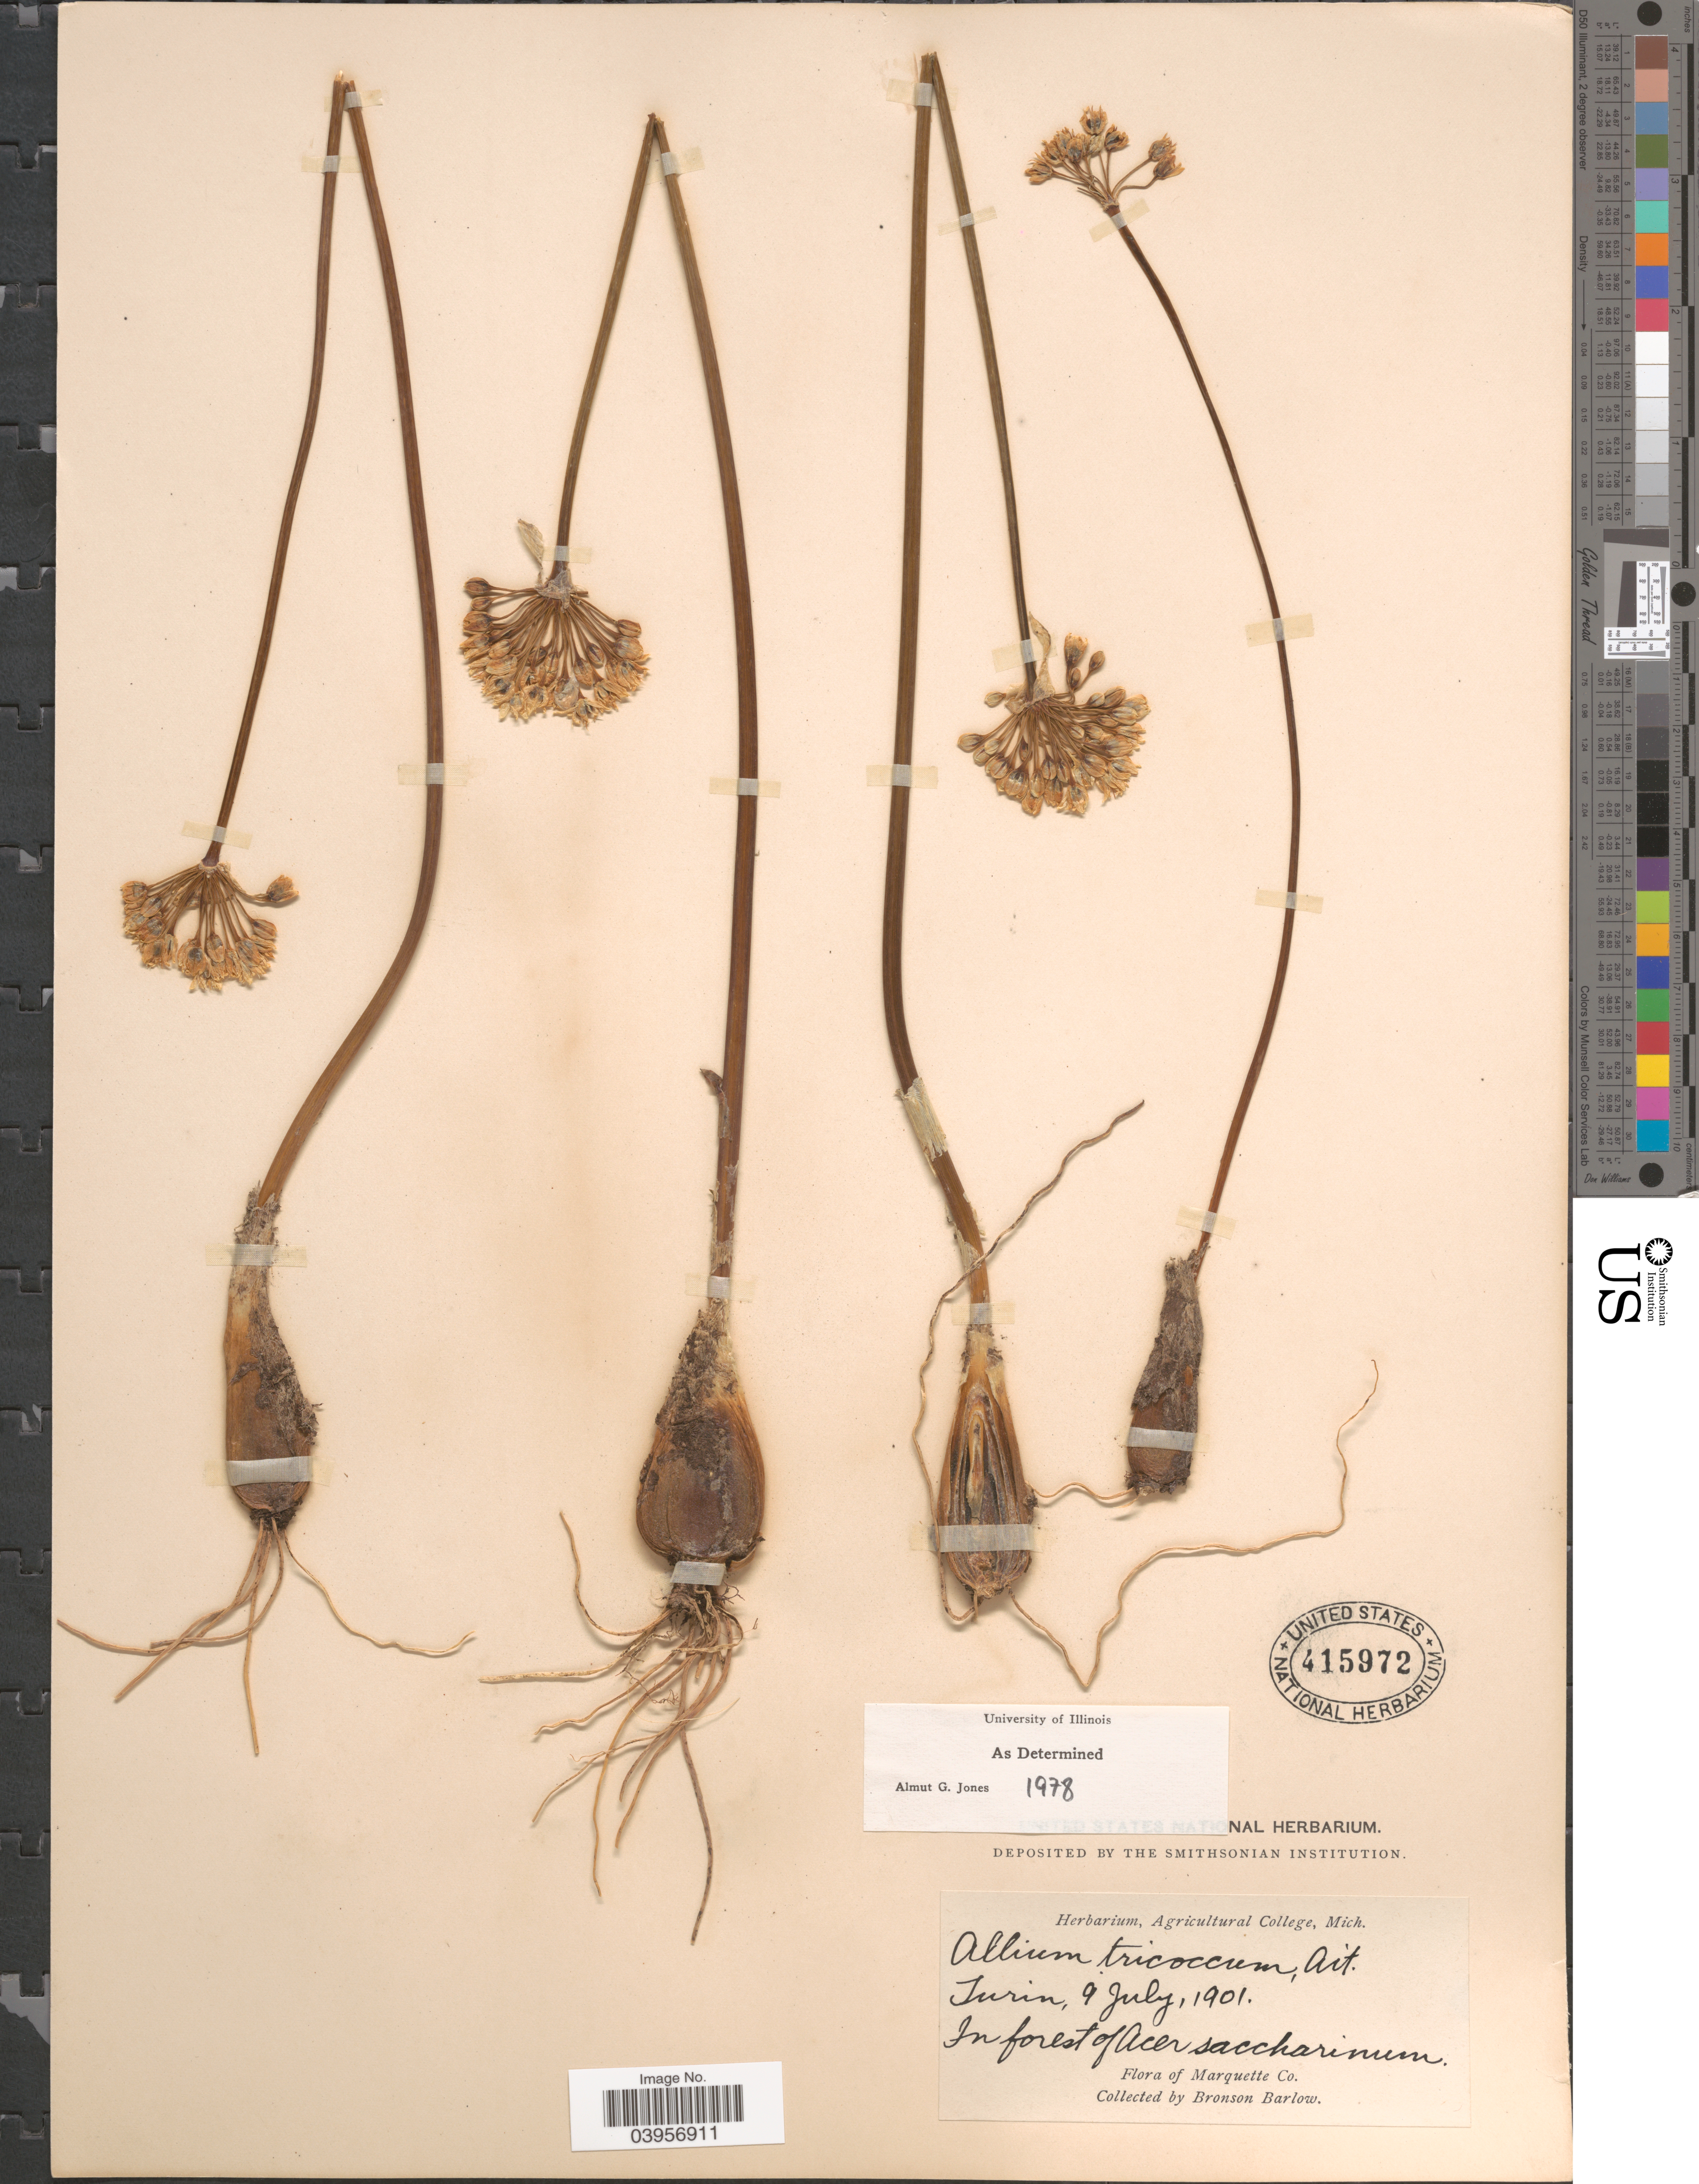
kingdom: Plantae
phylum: Tracheophyta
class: Liliopsida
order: Asparagales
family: Amaryllidaceae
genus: Allium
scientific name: Allium tricoccum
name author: Aiton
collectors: Barlow, B.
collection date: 1901-07-09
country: United States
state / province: Michigan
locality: Turin. Marquette Co.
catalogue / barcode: US 415972